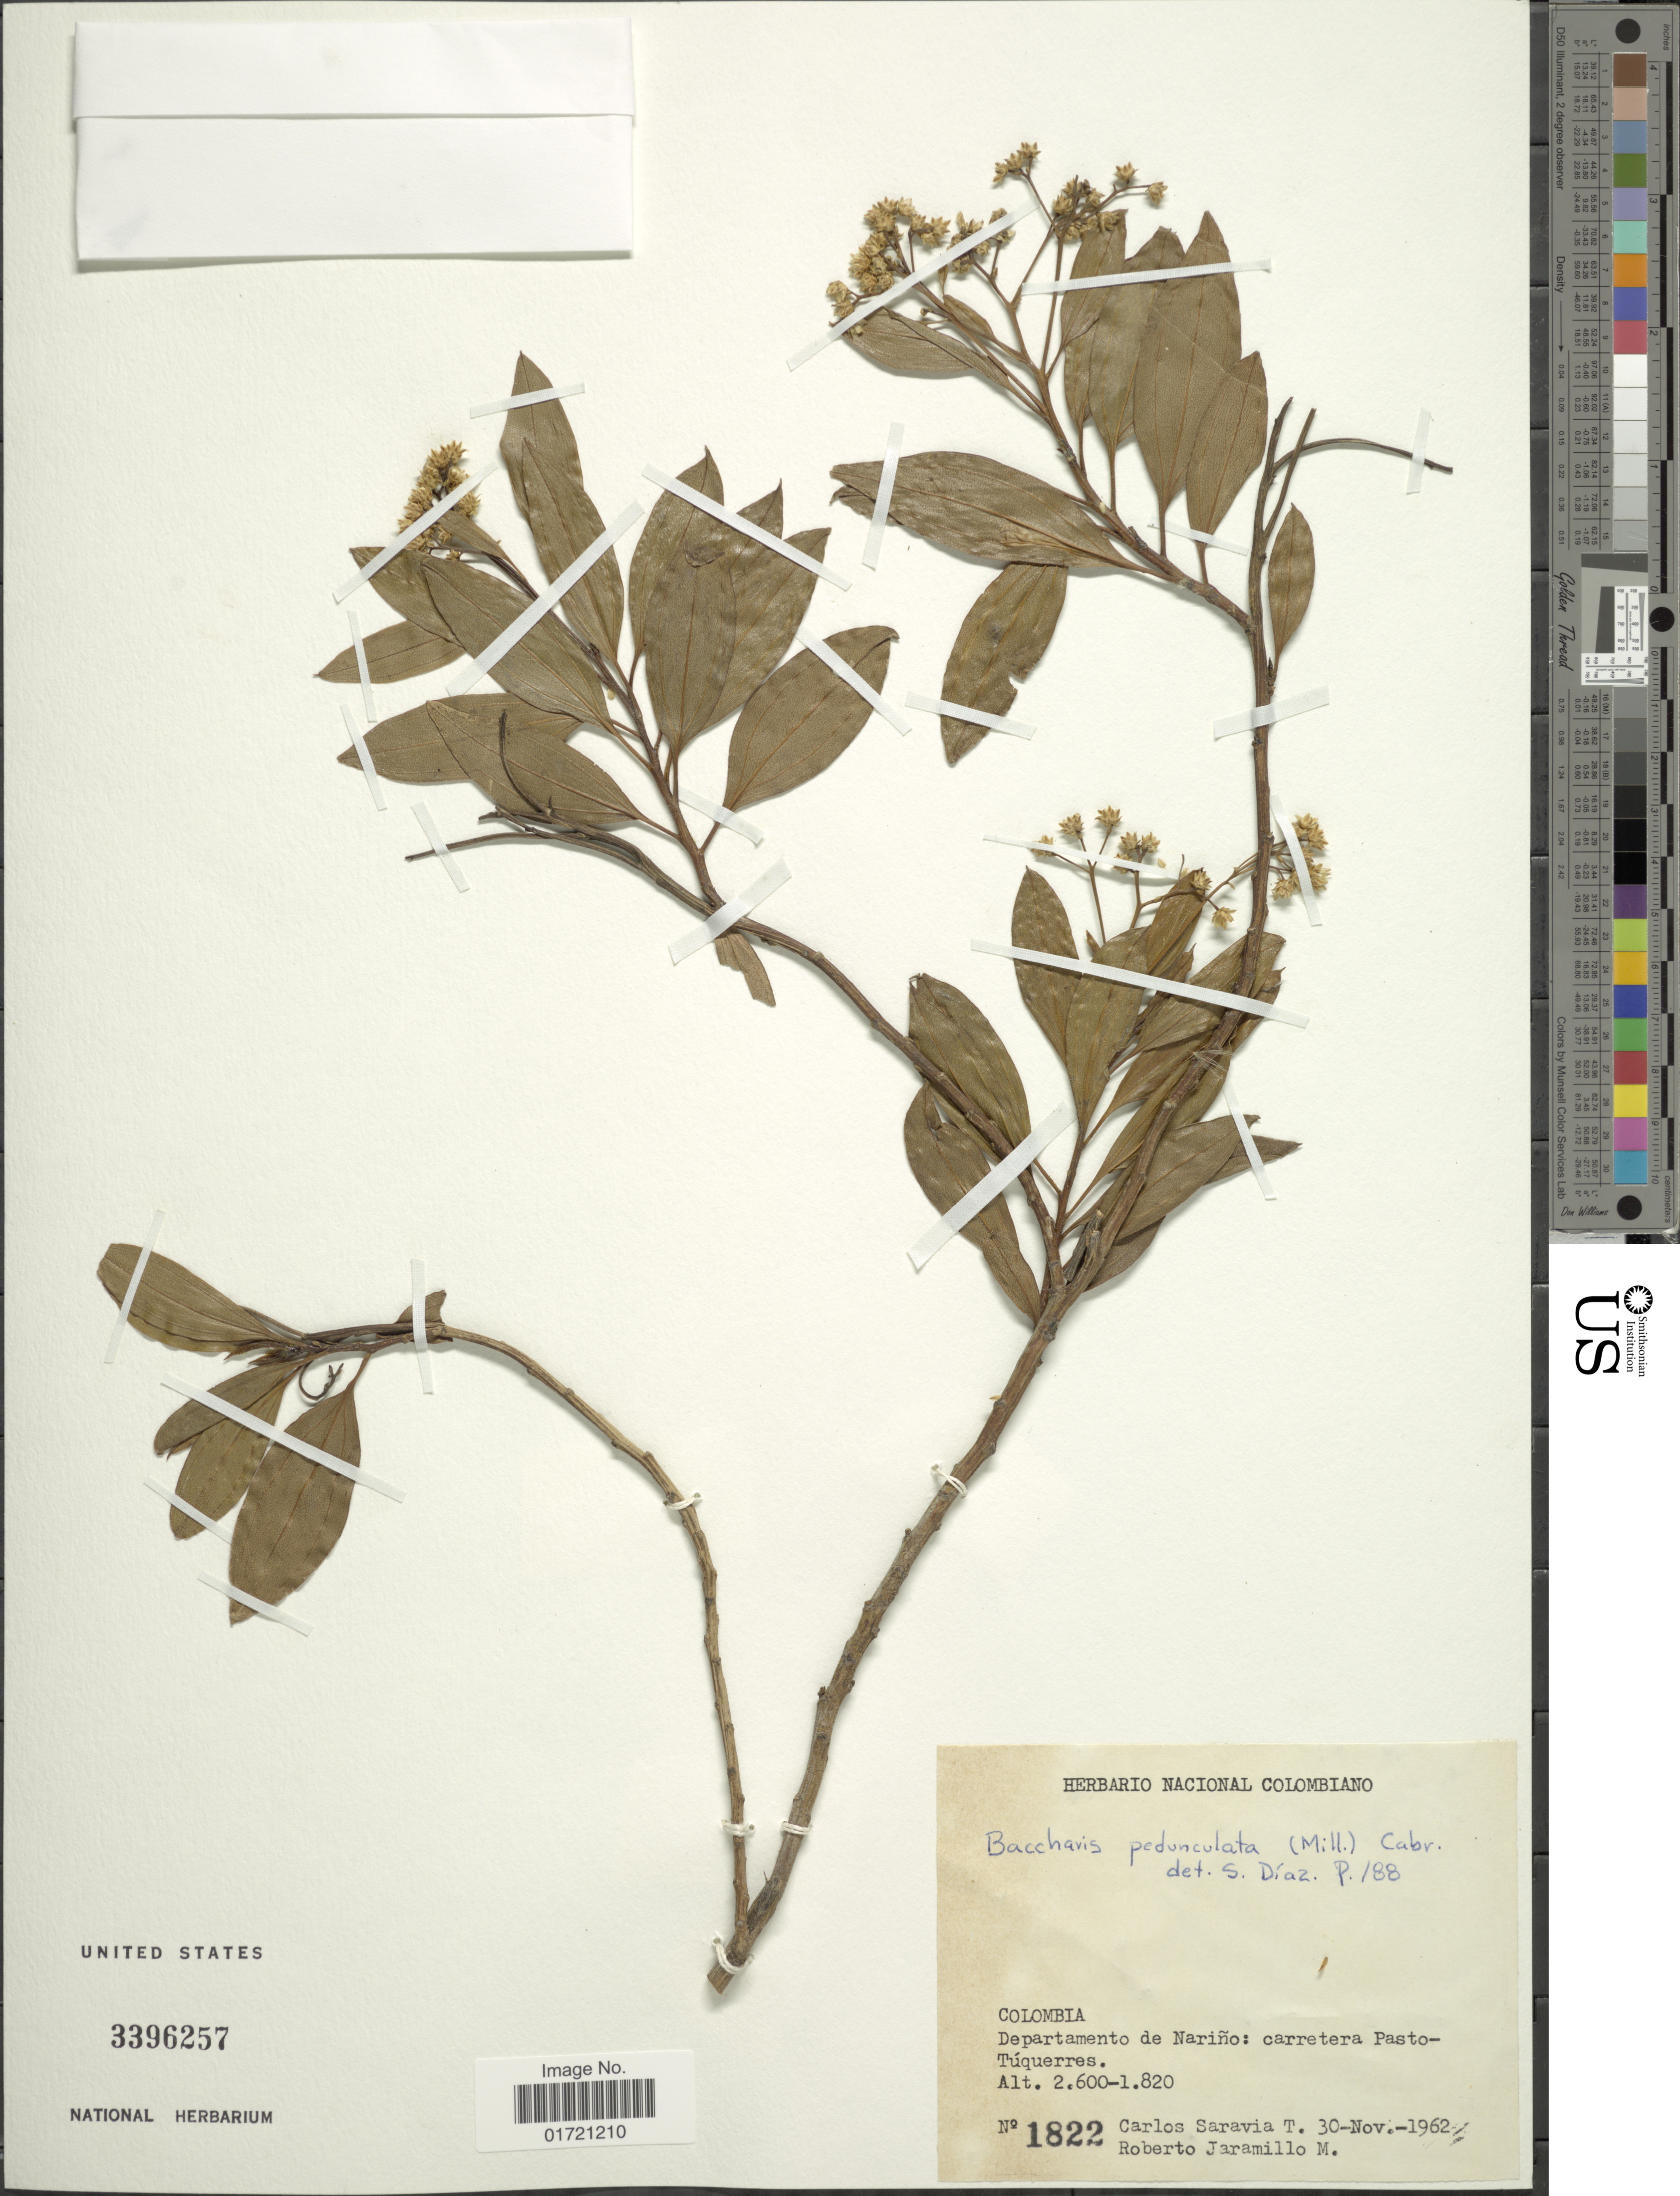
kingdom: Plantae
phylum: Tracheophyta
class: Magnoliopsida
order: Asterales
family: Asteraceae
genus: Baccharis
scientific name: Baccharis pedunculata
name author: (Mill.) Cabrera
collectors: C. Saravia T. & R. Jaramillo M.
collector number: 1822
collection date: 1962-11-30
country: Colombia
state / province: Nariño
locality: Colombia. Departamento de Nariño: carretera Pasto-Túquerres.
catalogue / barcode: US 3396257